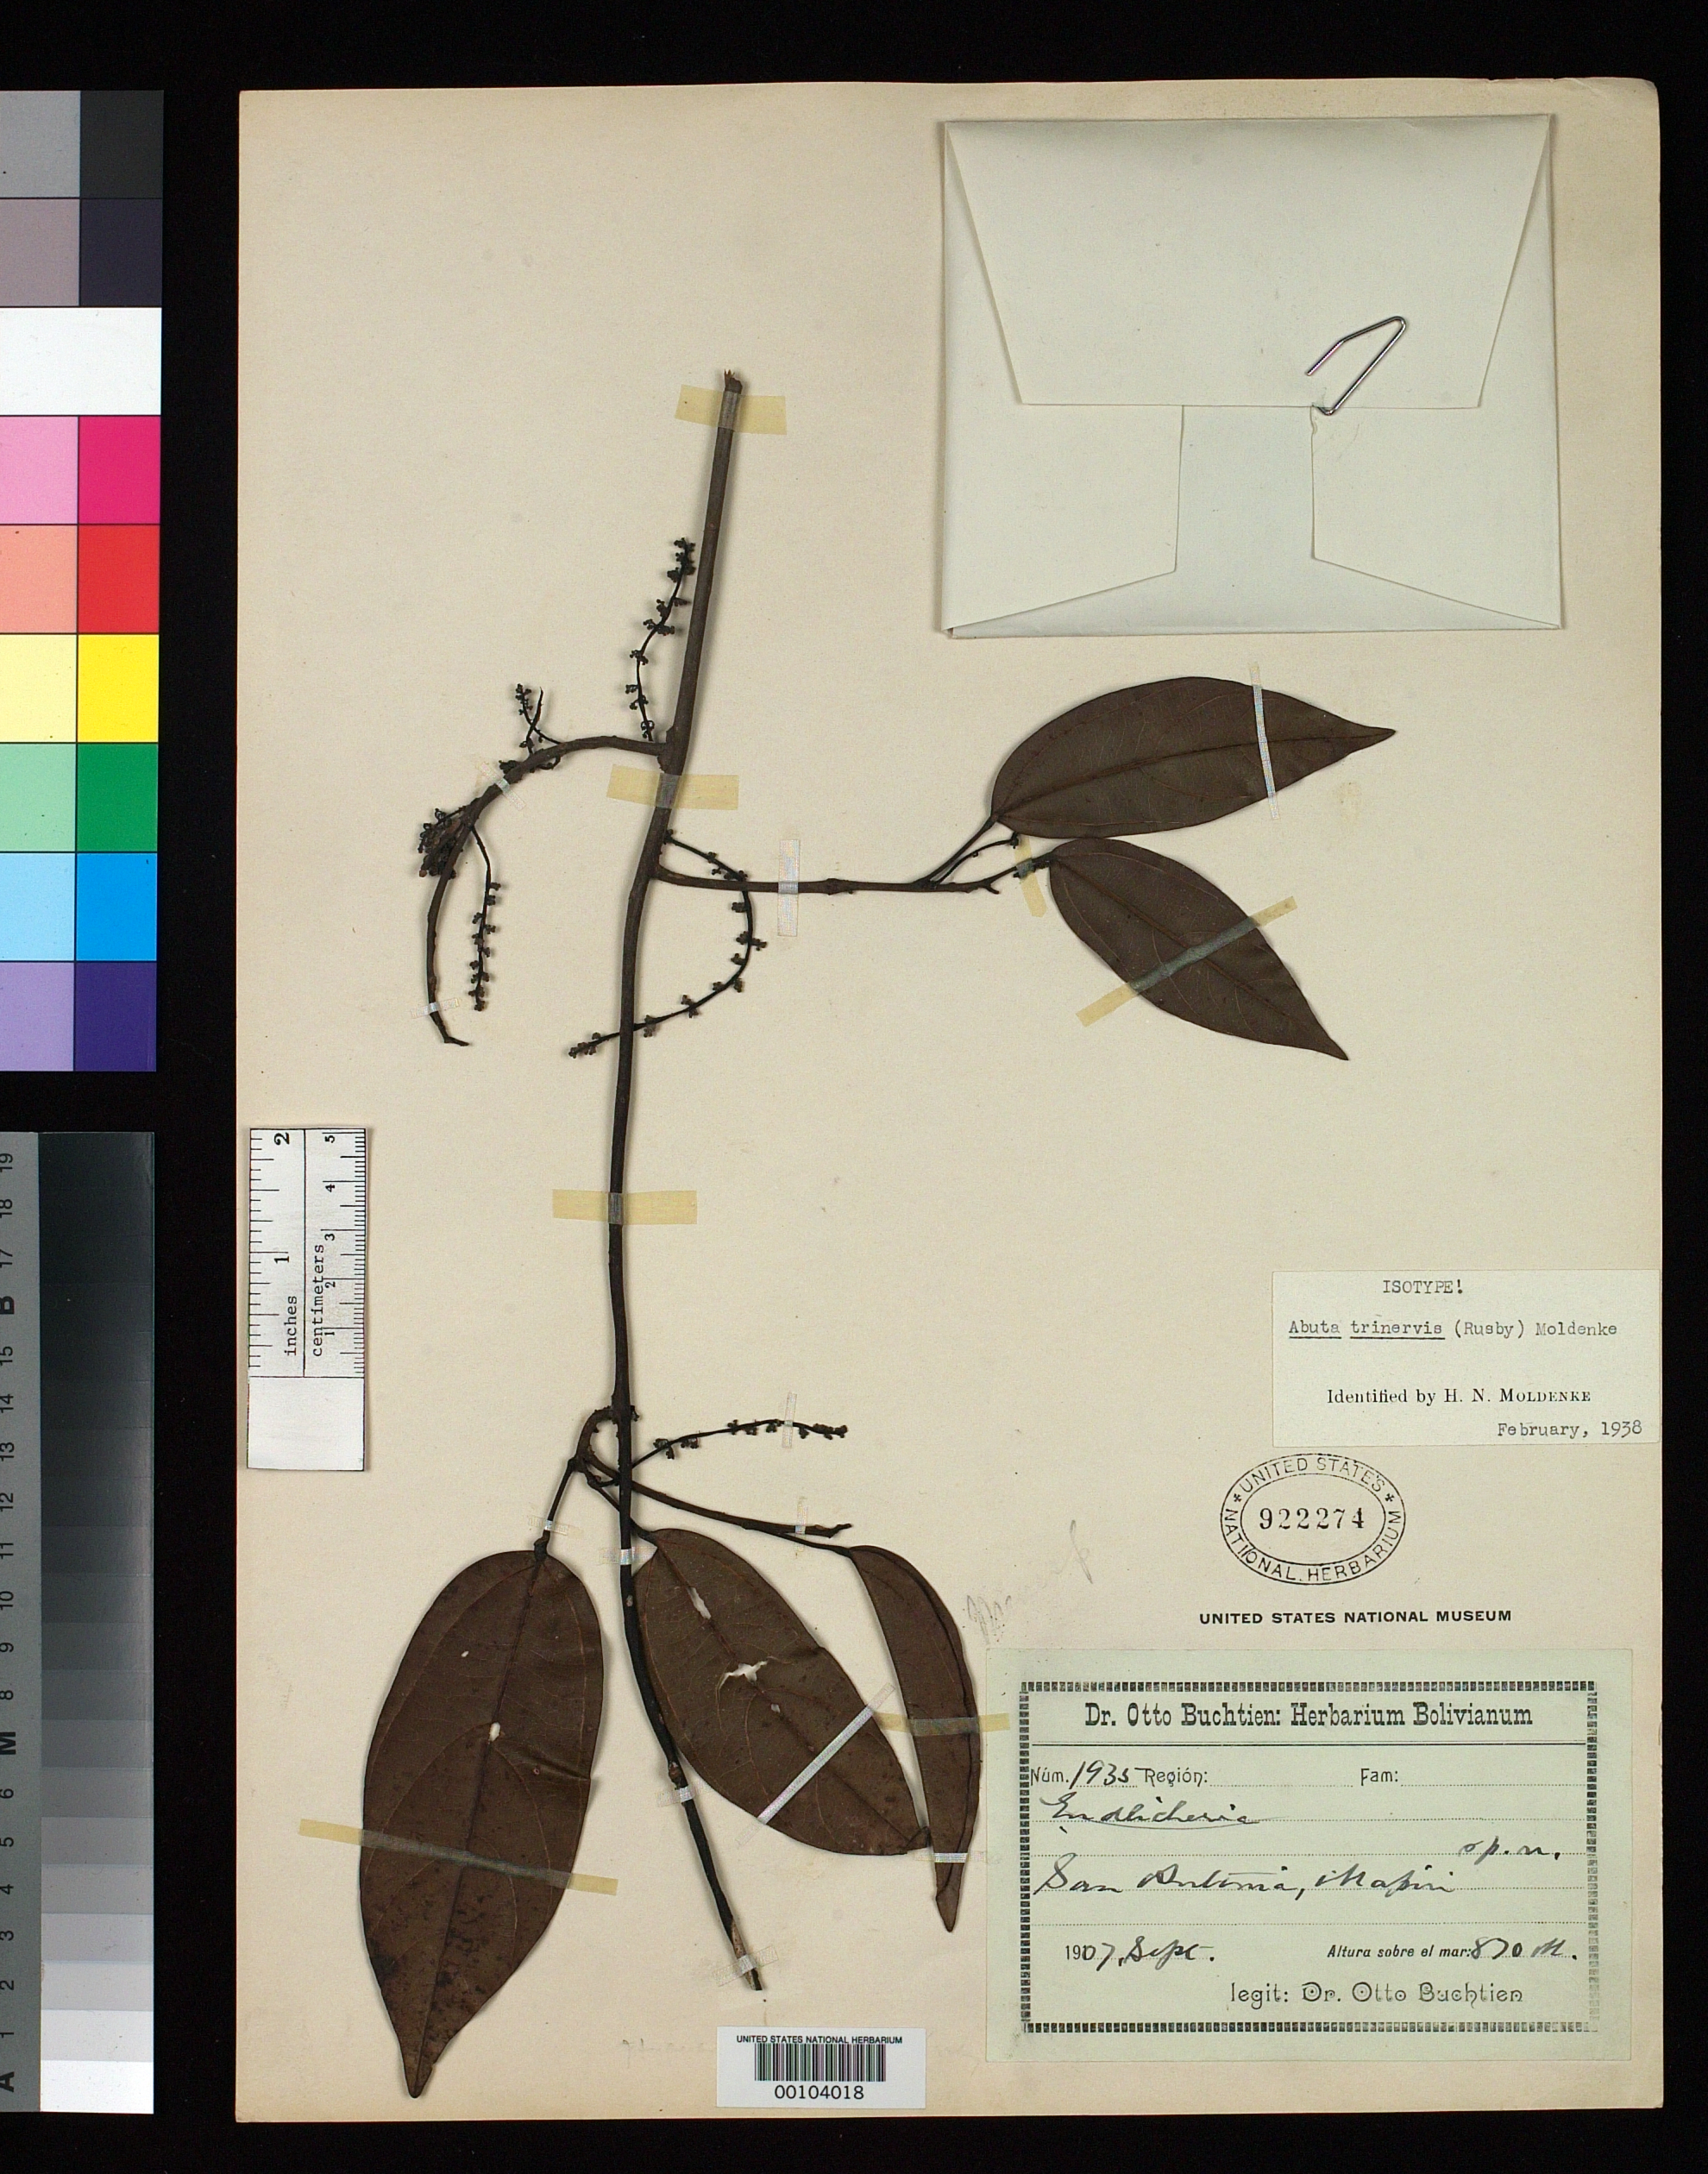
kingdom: Plantae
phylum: Tracheophyta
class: Magnoliopsida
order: Ranunculales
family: Menispermaceae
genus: Hyperbaena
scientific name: Hyperbaena trinervis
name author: Rusby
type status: Isotype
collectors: O. Buchtien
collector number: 1935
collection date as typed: Sep 1907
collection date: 1907-09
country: Bolivia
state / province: La Paz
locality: Mapiri.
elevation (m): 870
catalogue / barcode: US 922274